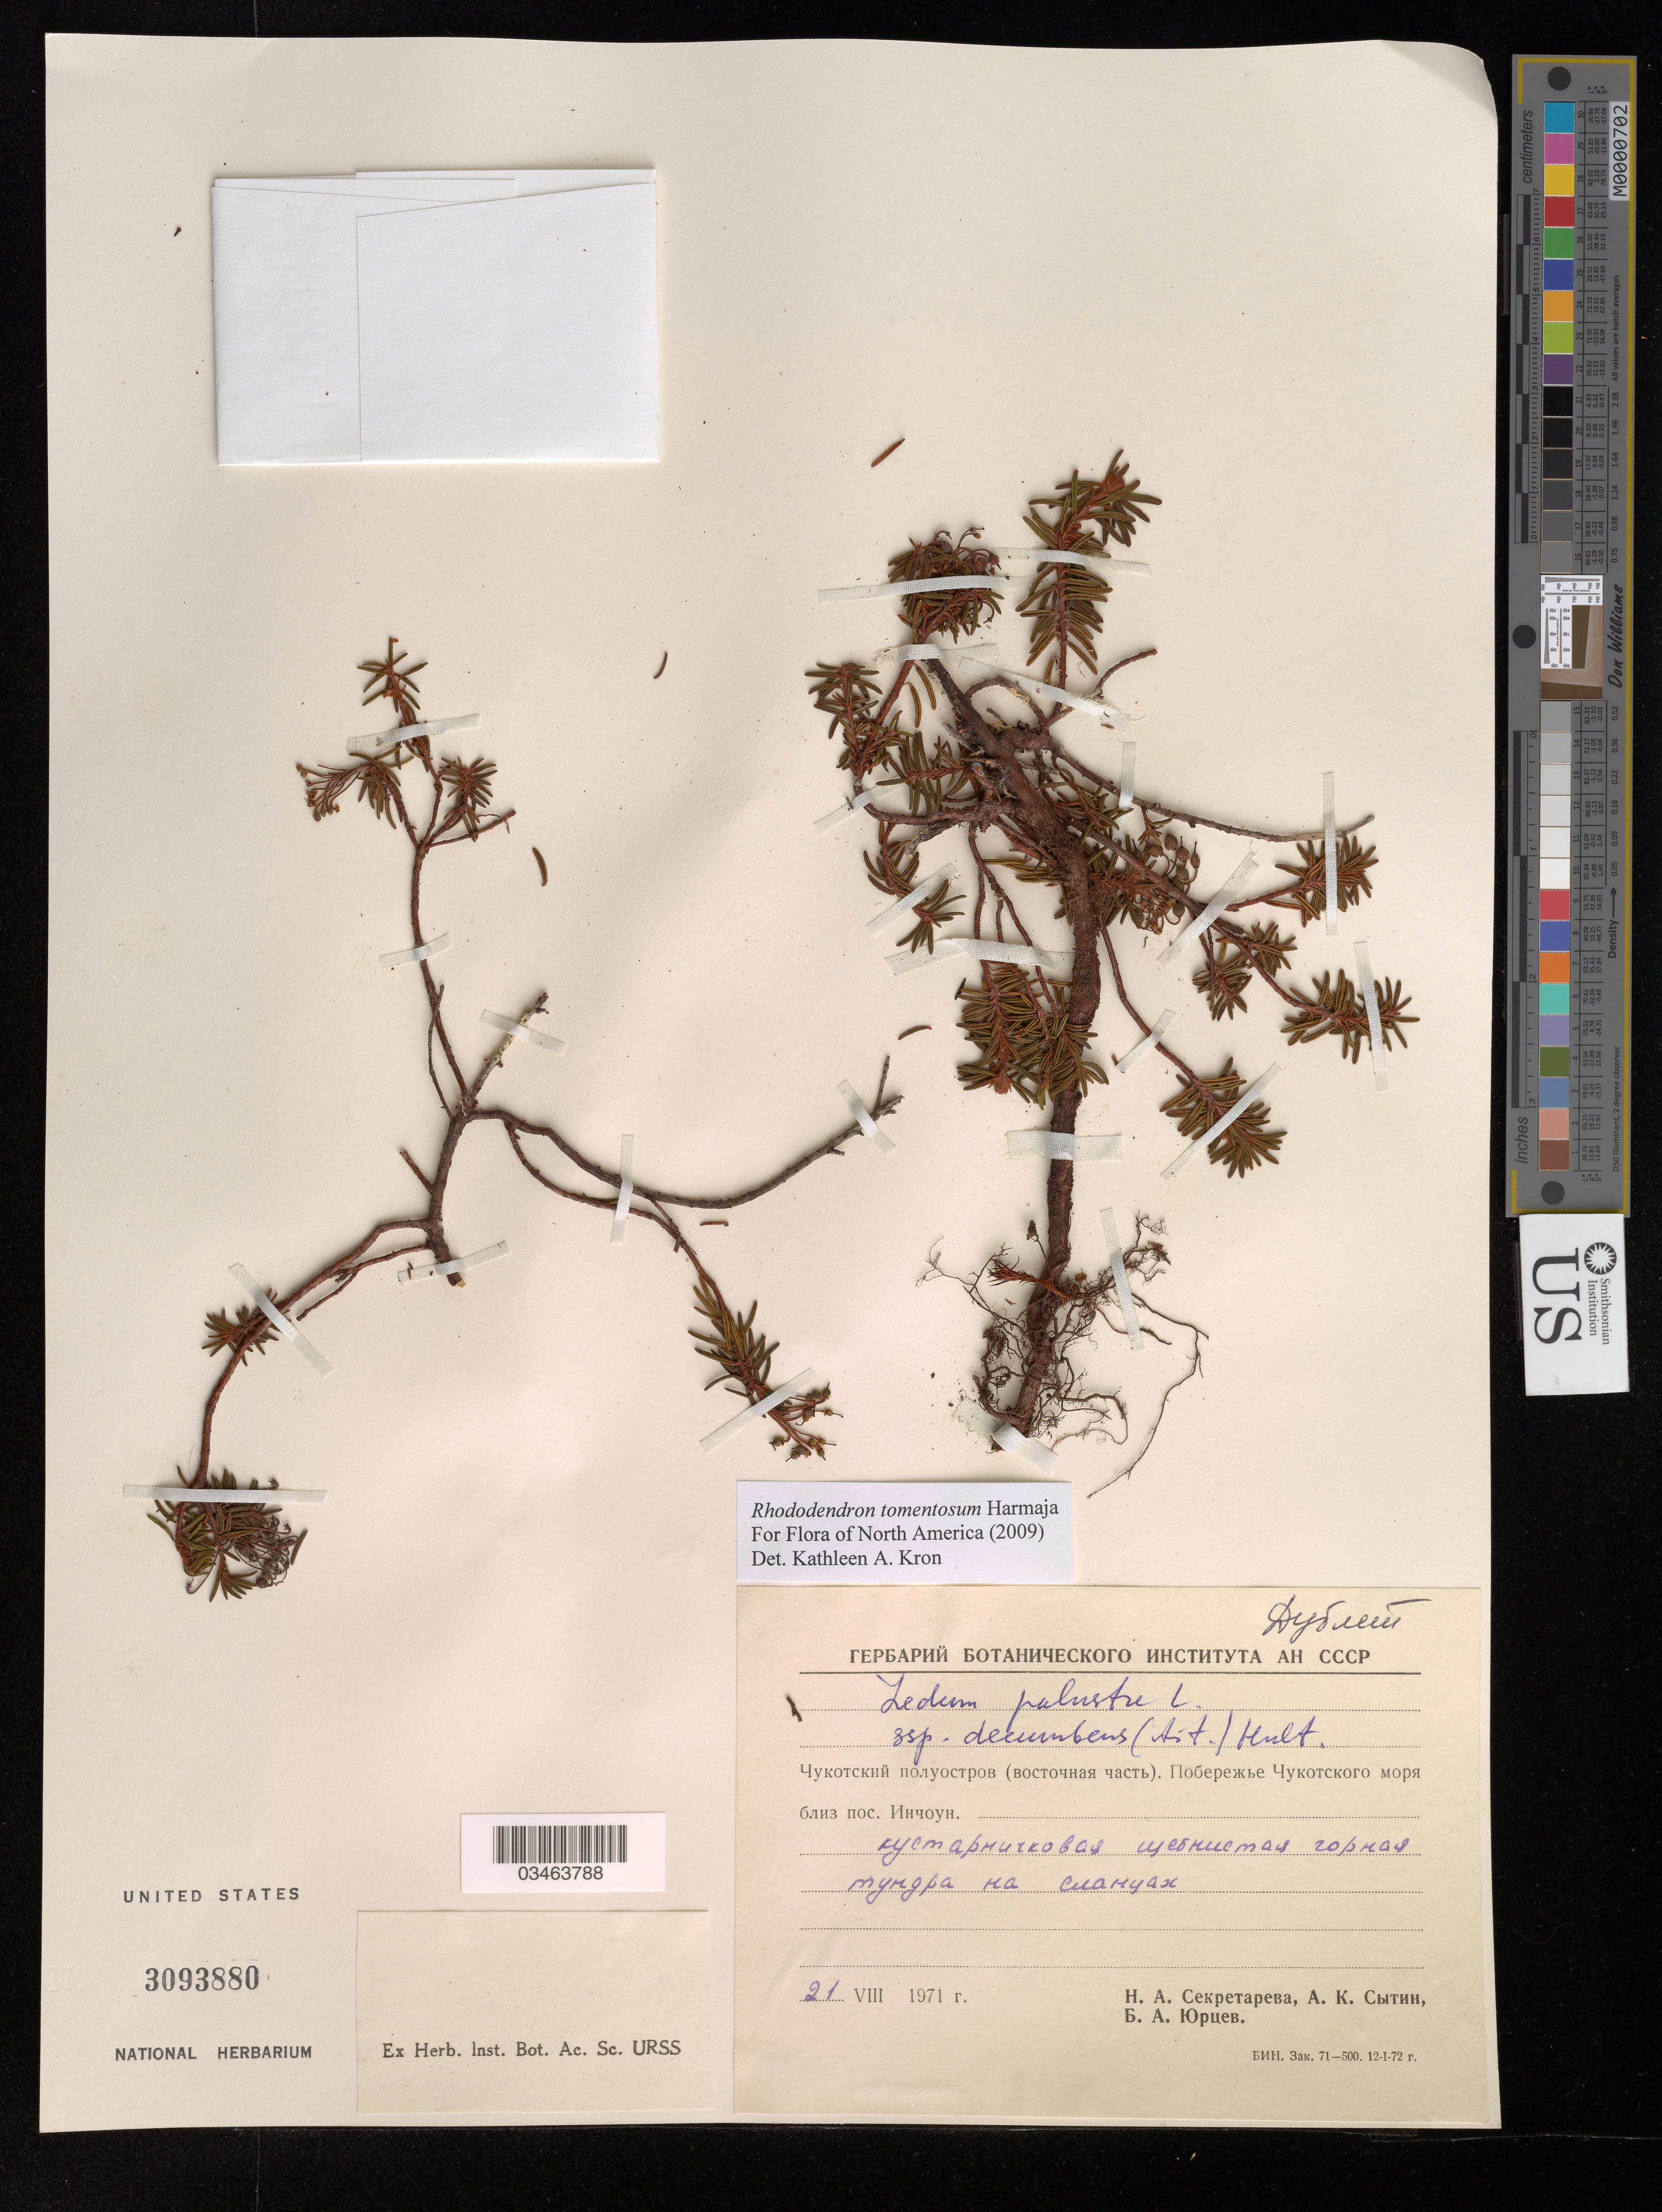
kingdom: Plantae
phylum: Tracheophyta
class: Magnoliopsida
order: Ericales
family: Ericaceae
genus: Rhododendron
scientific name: Rhododendron tomentosum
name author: Harmaja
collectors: N. Sekretareva, A. Sytin & B. Yurtsev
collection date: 1971-08-21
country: Russian Federation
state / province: Chukotka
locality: The coast of the Chukchi Sea near the village of Inchoun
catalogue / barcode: US 3093880